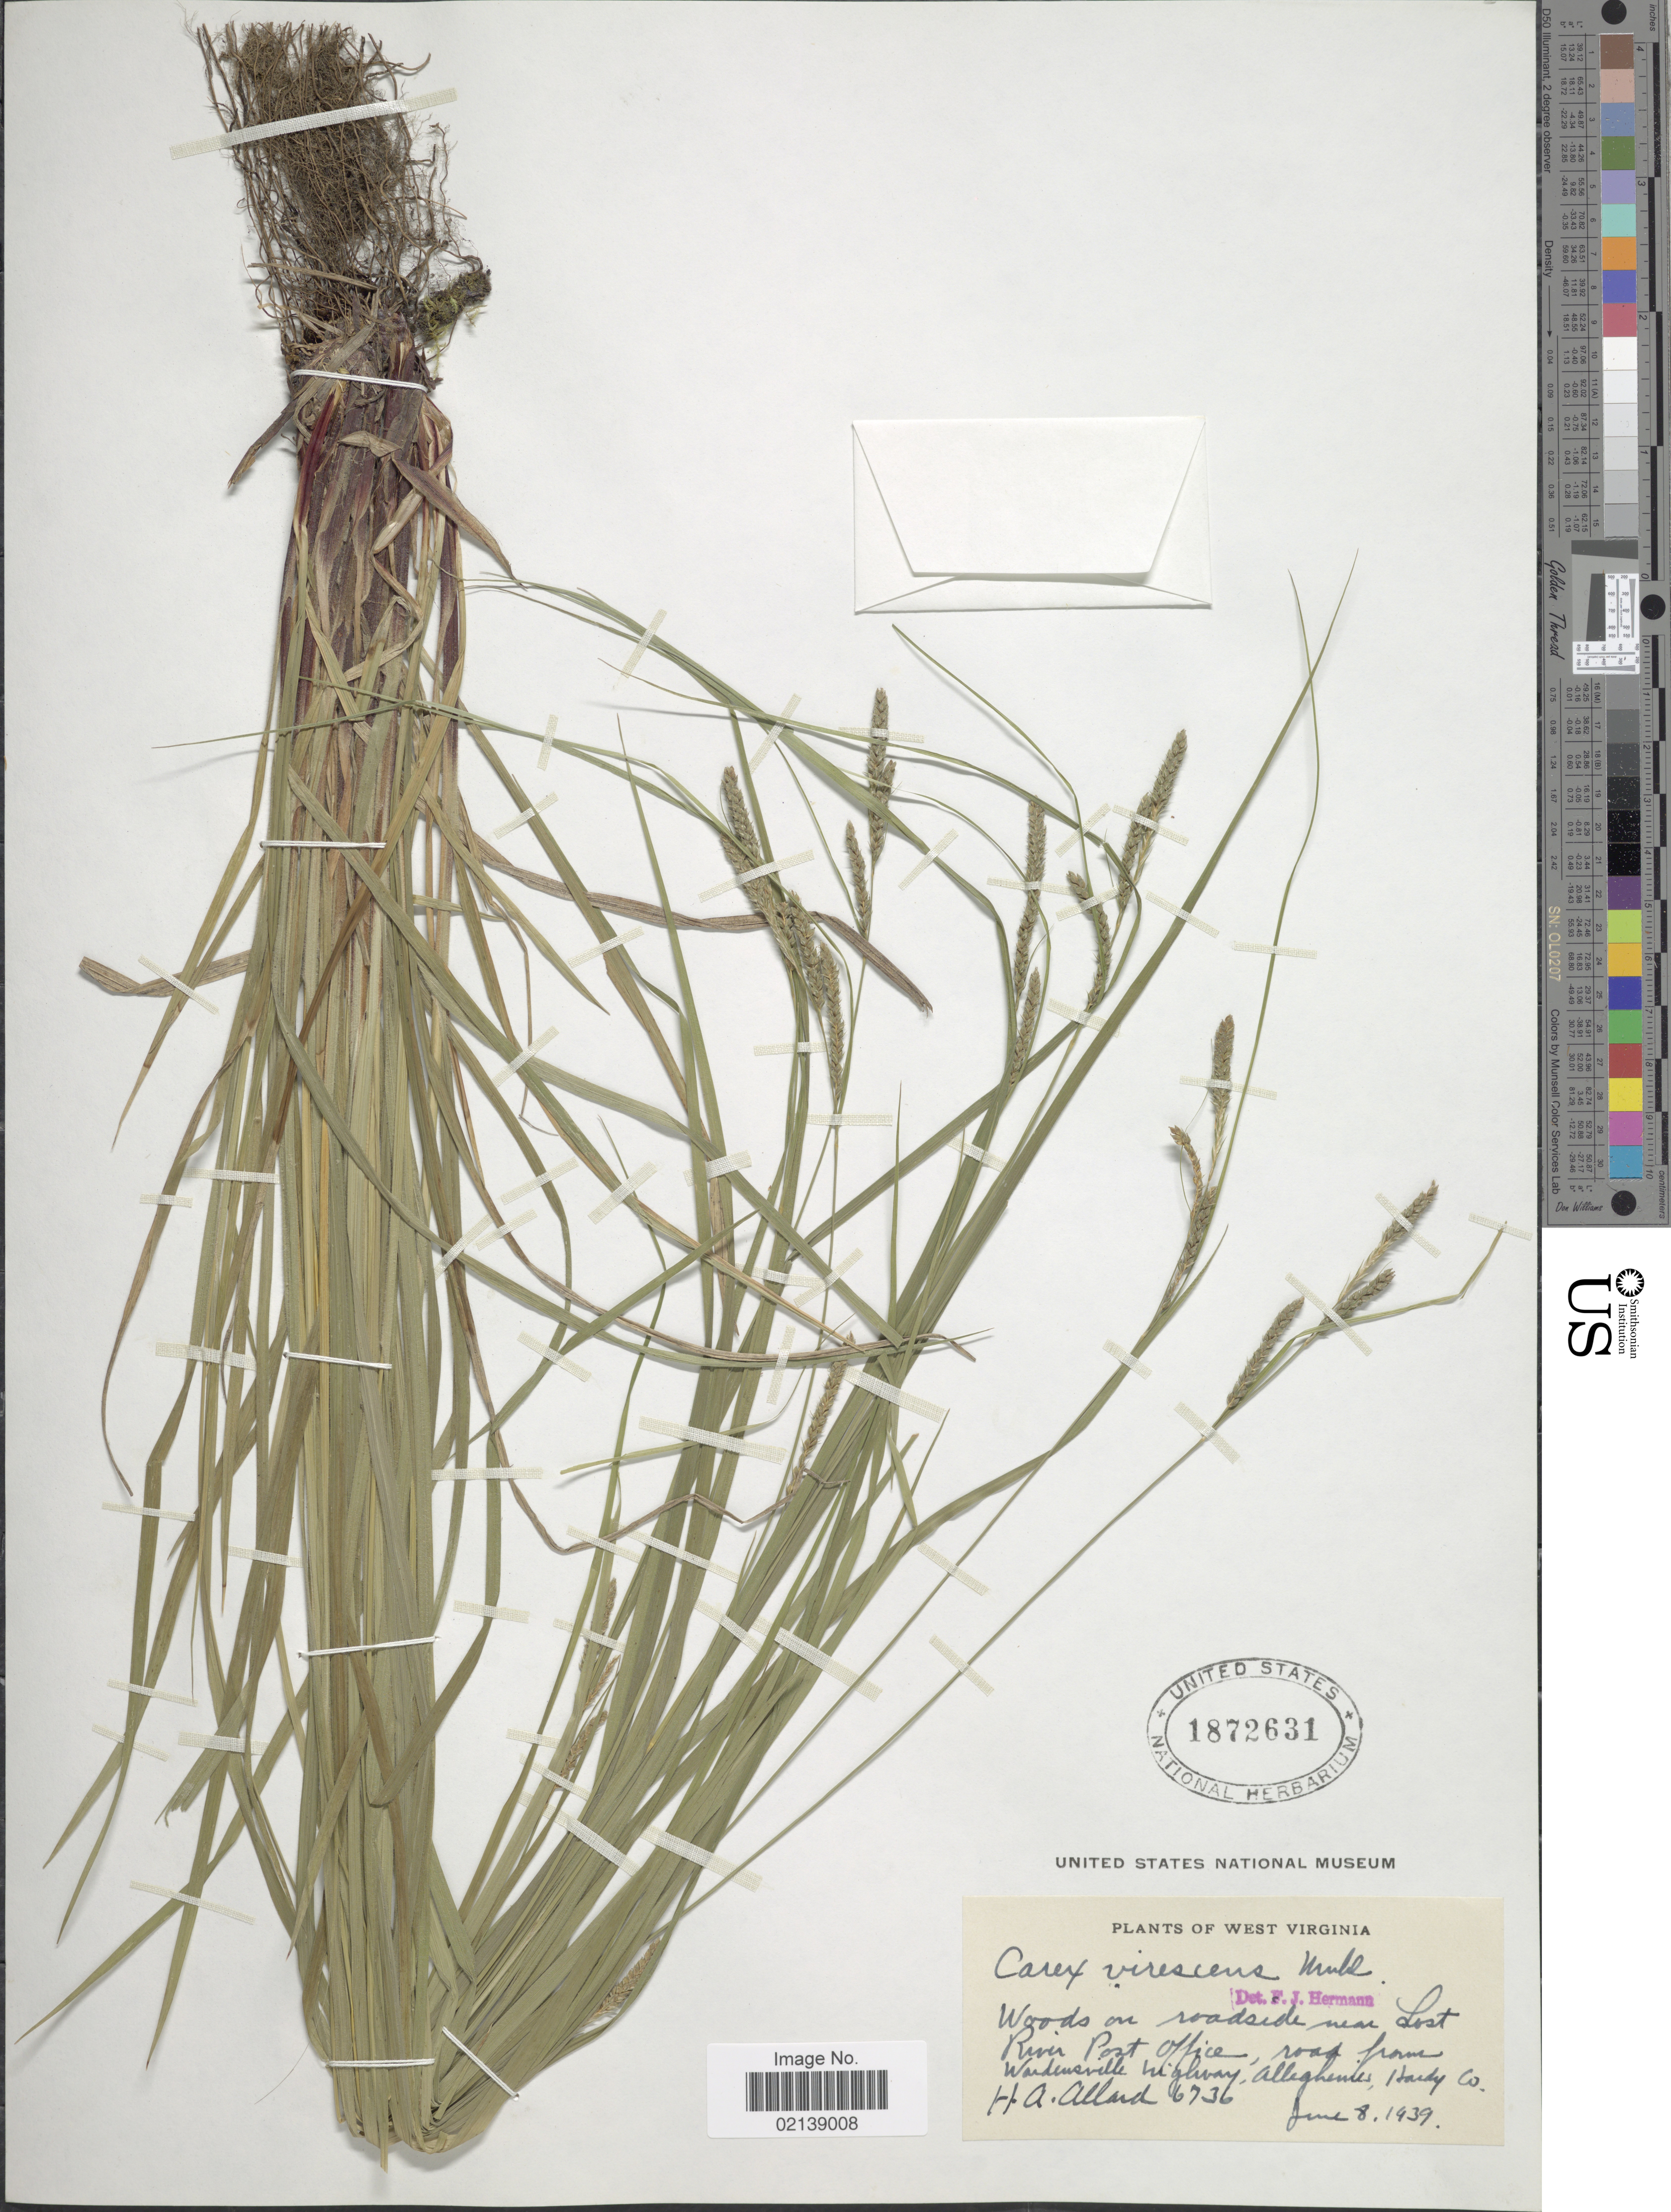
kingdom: Plantae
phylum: Tracheophyta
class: Liliopsida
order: Poales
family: Cyperaceae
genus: Carex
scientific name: Carex virescens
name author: Muhl. ex Willd.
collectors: H. A. Allard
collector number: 6736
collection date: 1939-06-08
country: United States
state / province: West Virginia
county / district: Hardy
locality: Woods on roadside near Lost River Post Office, road from Wardensville highway, Alleghenies, Hardy Co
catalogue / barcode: US 1872631